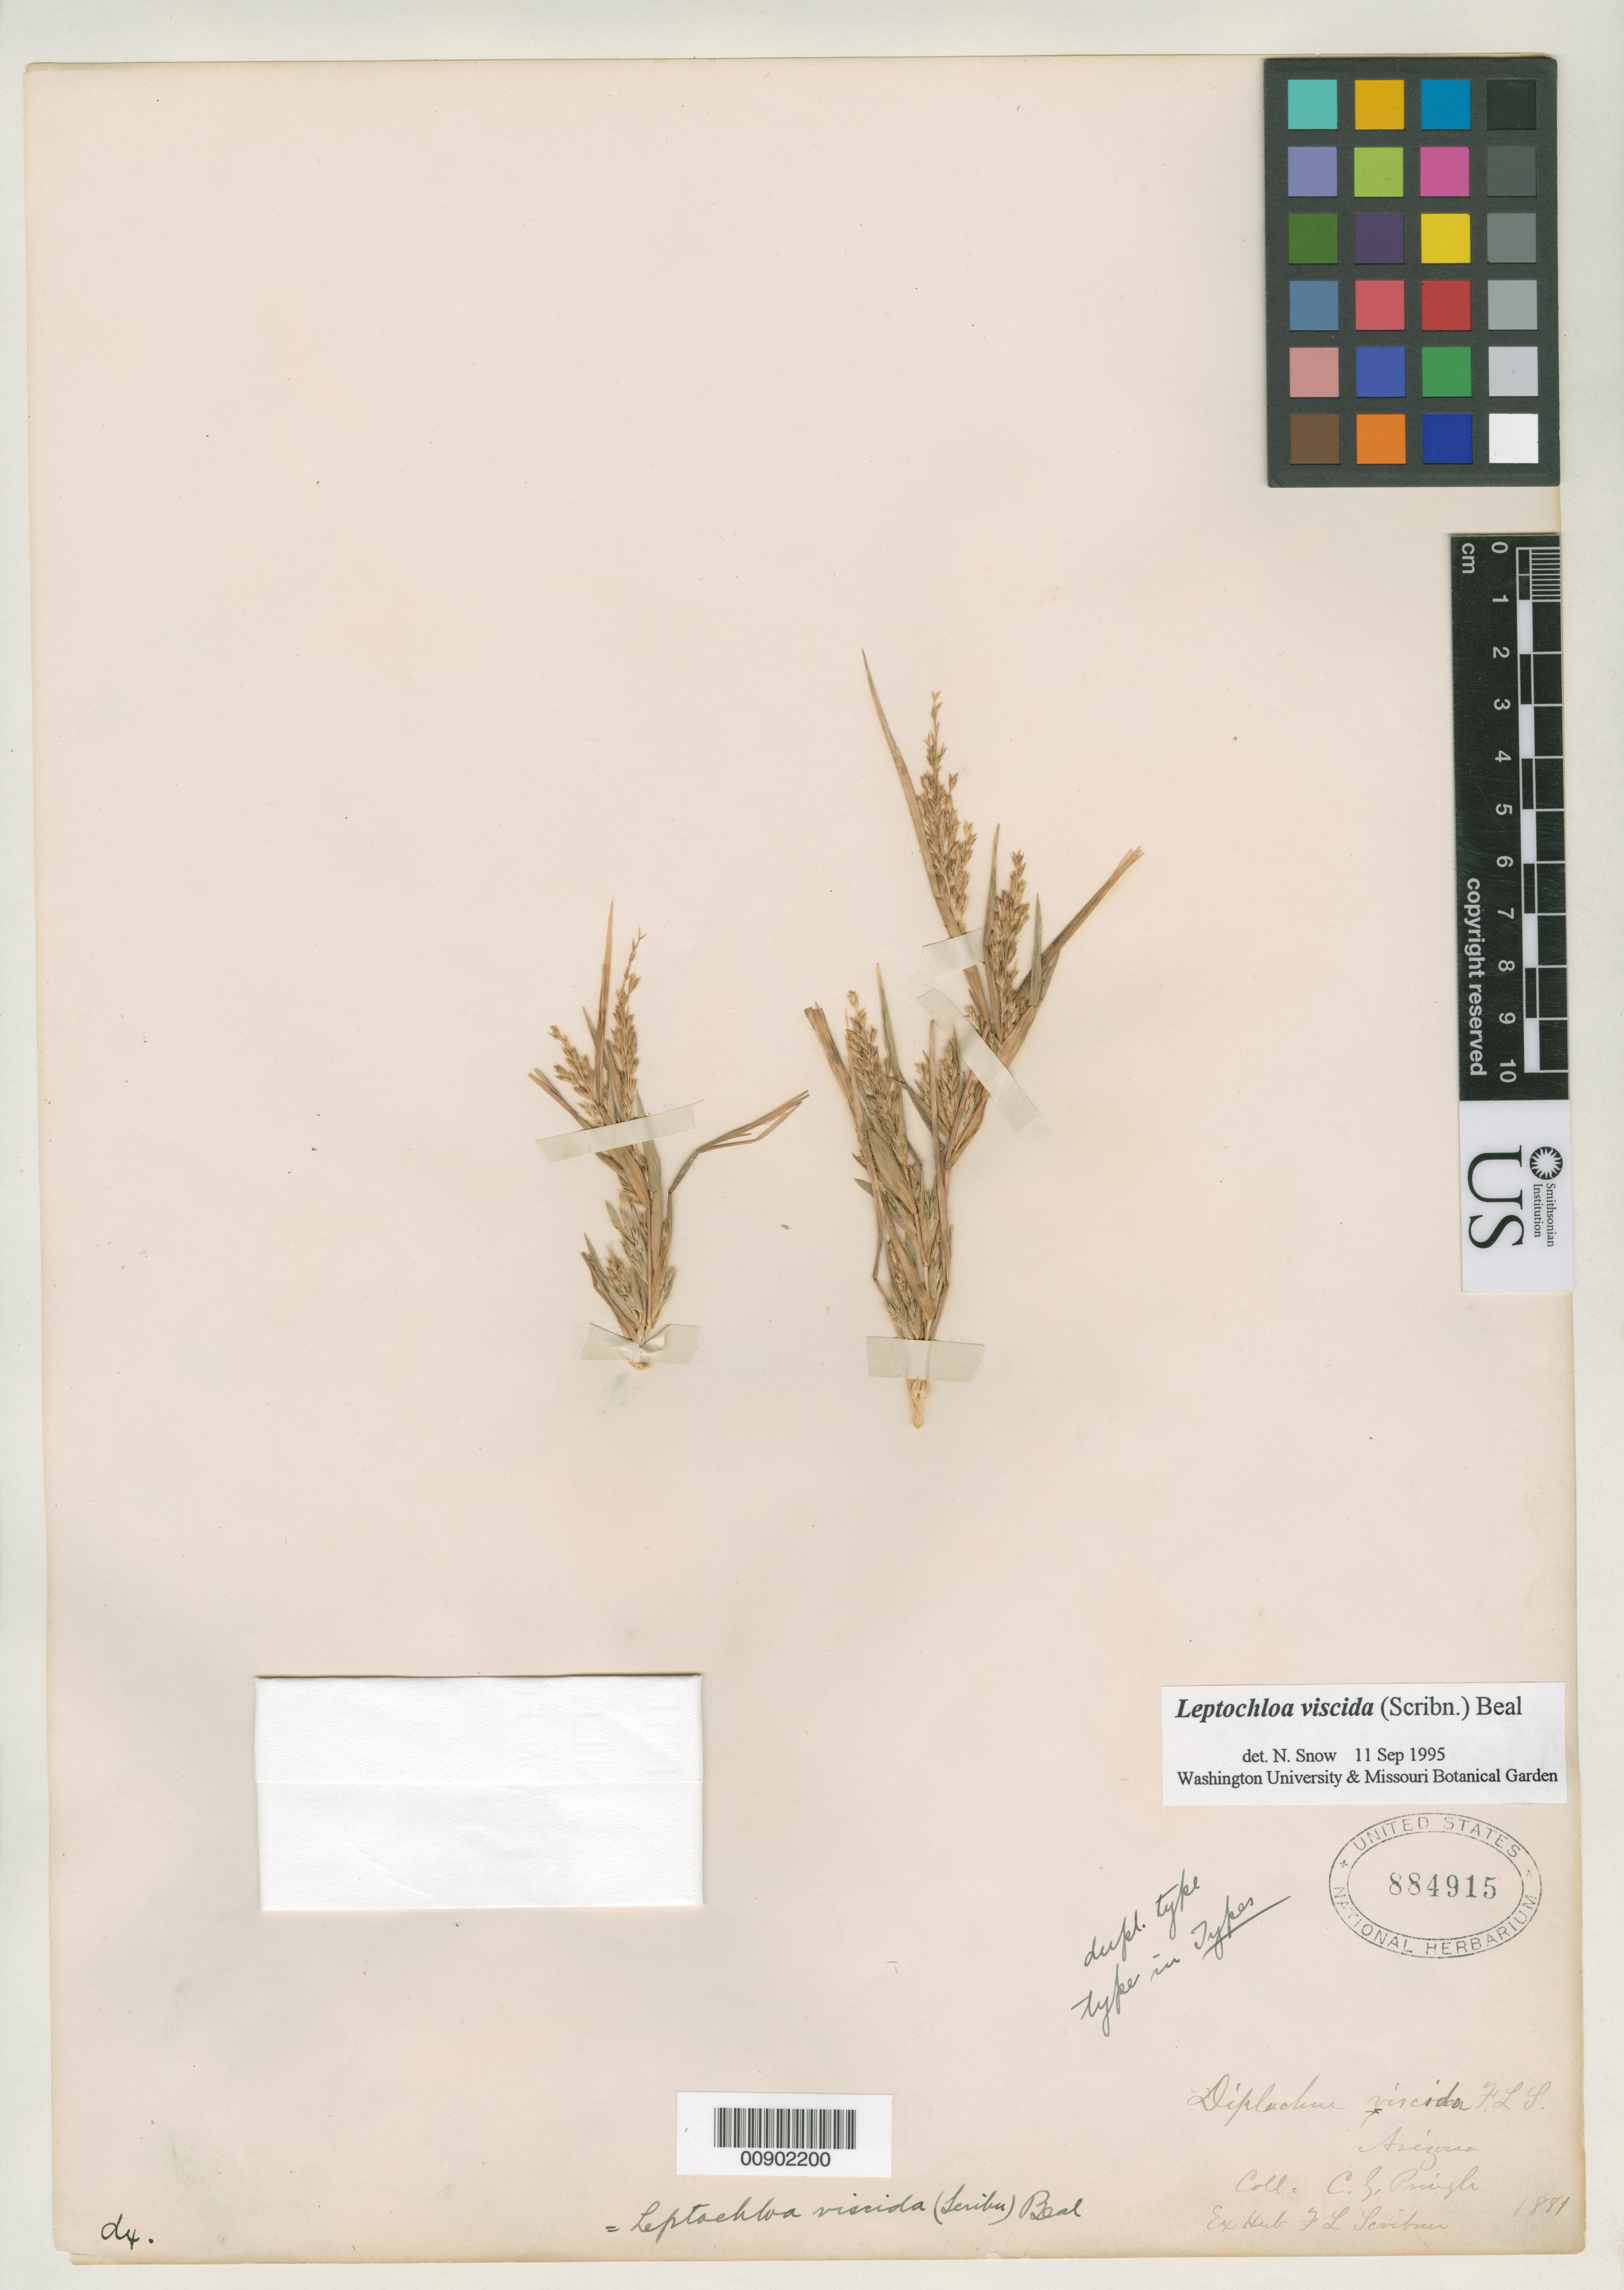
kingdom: Plantae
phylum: Tracheophyta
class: Liliopsida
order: Poales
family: Poaceae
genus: Diplachne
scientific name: Diplachne viscida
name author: Scribn.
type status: Syntype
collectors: C. G. Pringle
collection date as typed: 1881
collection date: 1881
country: United States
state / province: Arizona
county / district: Pima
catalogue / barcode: US 884915